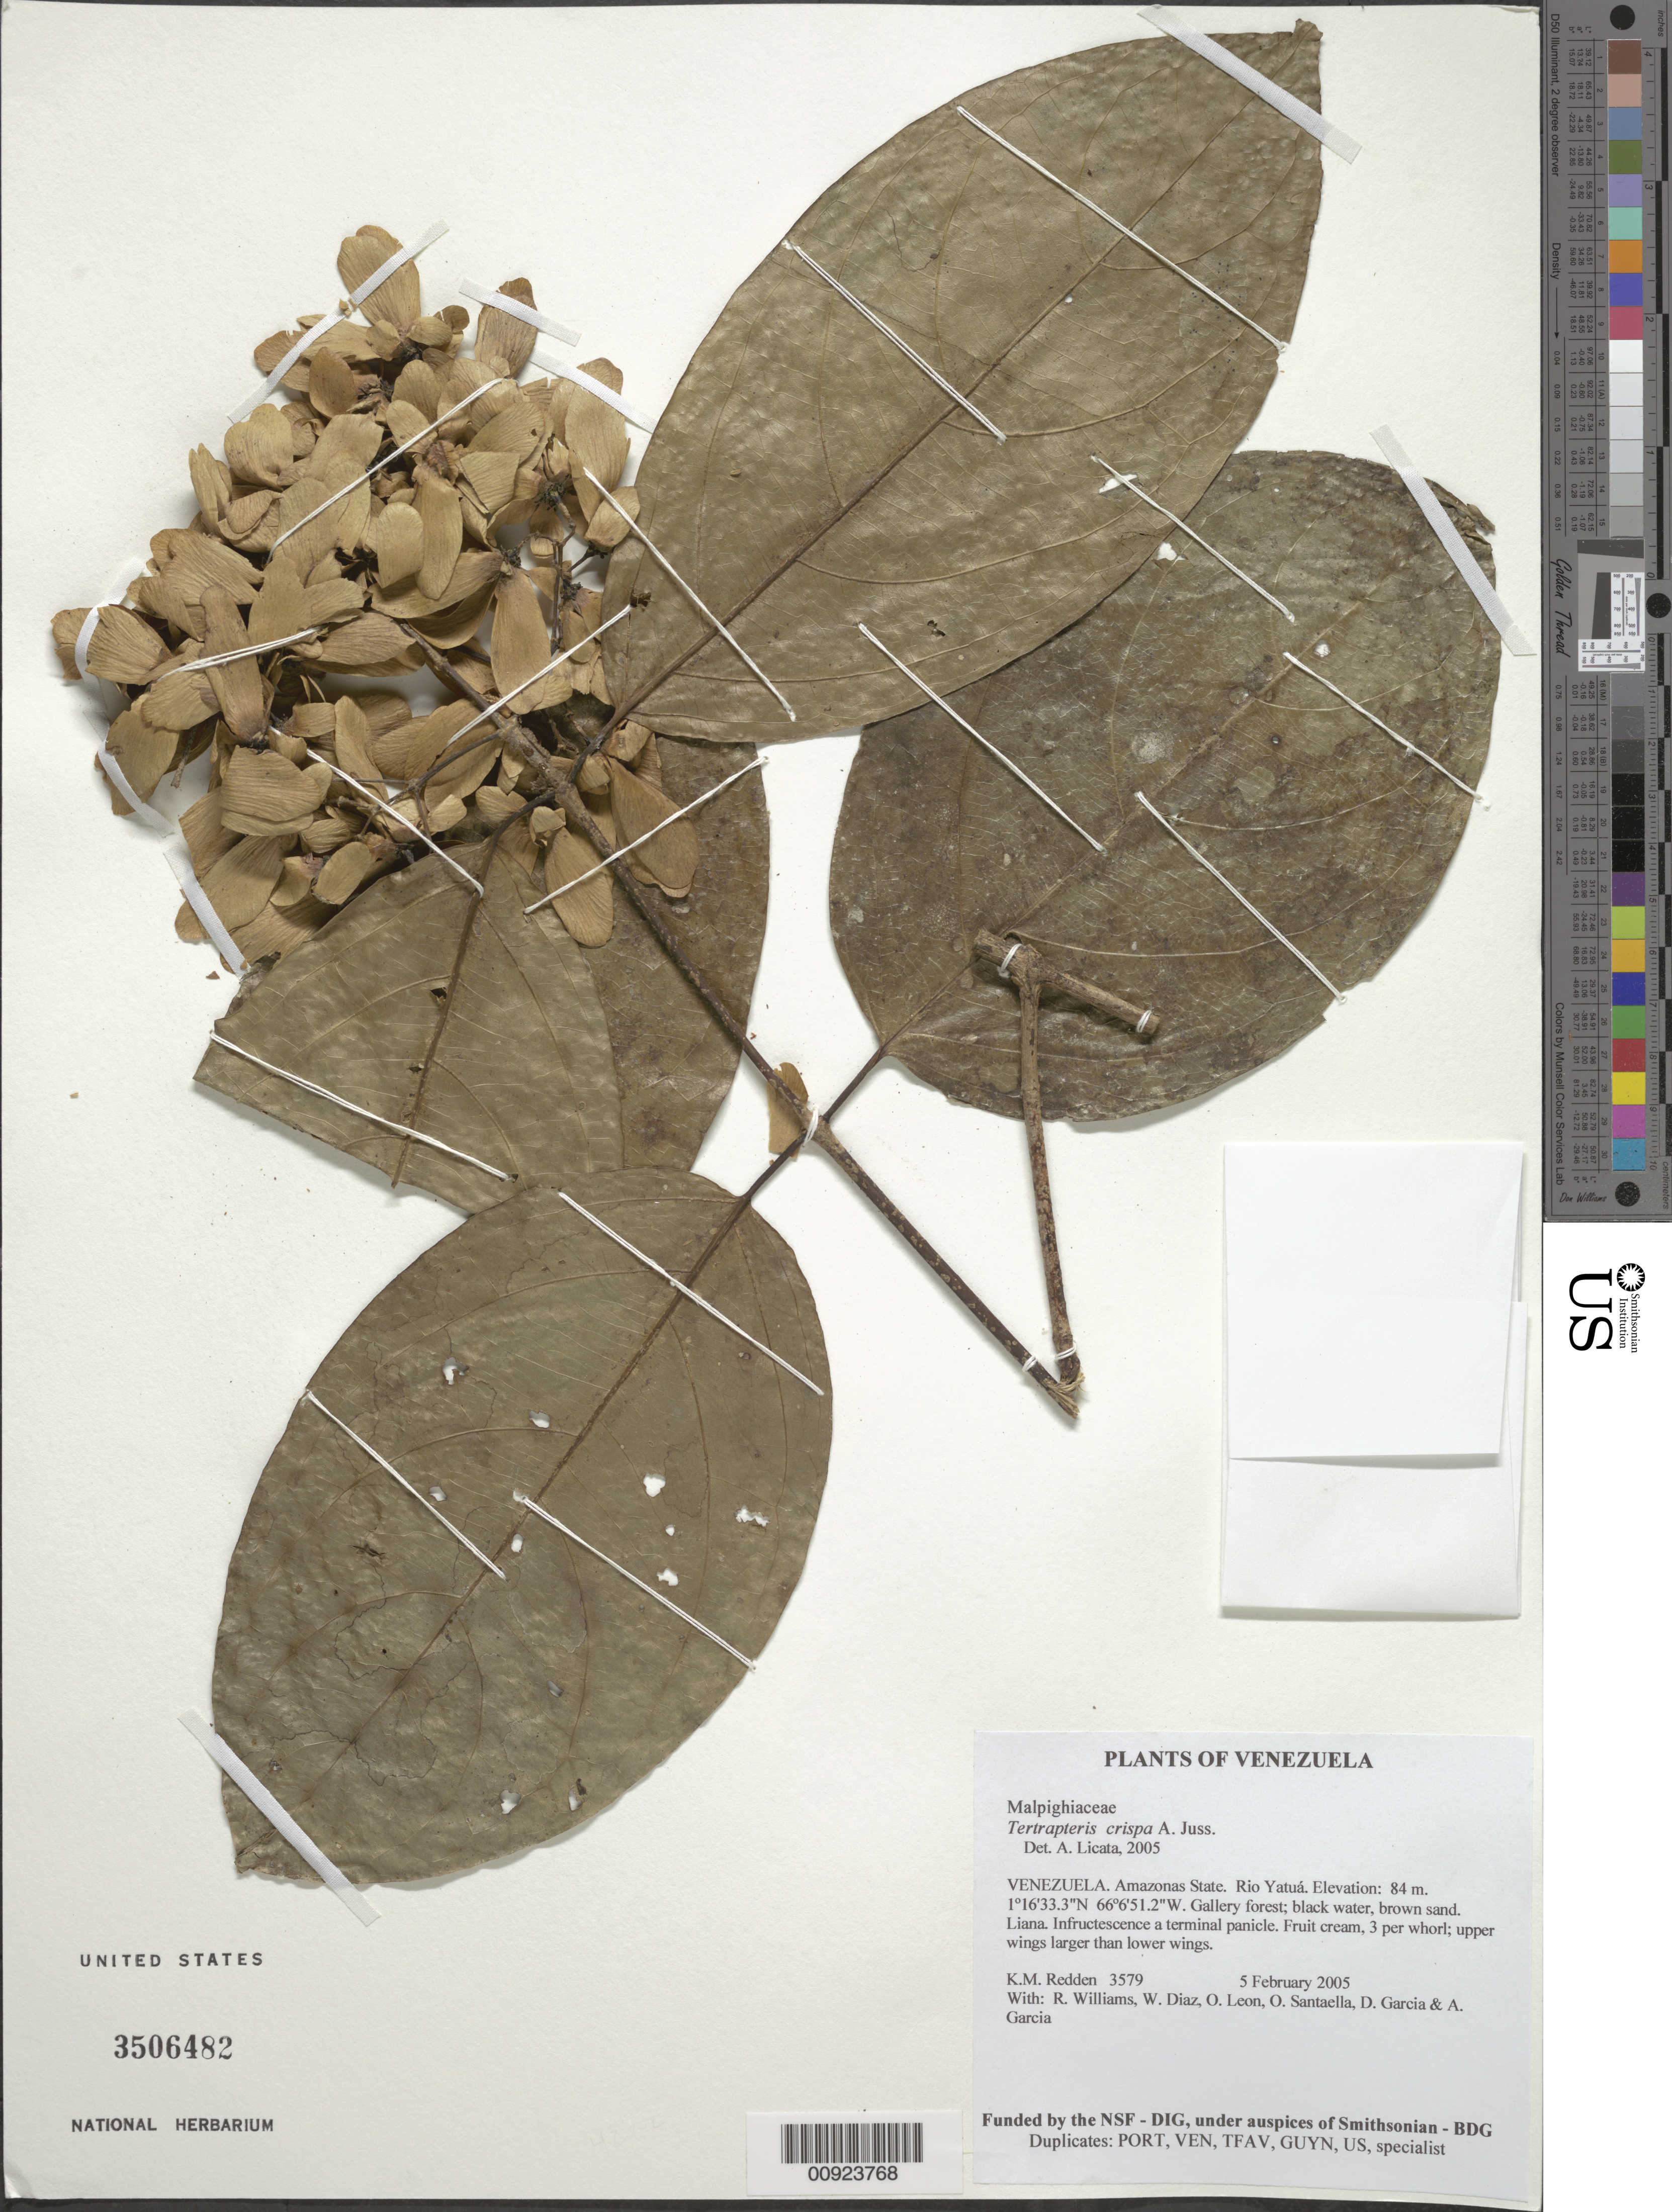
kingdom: Plantae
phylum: Tracheophyta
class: Magnoliopsida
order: Malpighiales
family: Malpighiaceae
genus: Tetrapterys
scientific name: Tetrapterys crispa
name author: A. Juss.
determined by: Licata, A., (PORT), Univ. Nac. Exp. de los Llanos Ezequiel Zamora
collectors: K. M. Redden, R. Williams, W. Díaz P., O. León, O. Santaella, D. Garcia & A. Garcia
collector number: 3579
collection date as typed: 5 February 2005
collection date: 2005-02-05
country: Venezuela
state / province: Amazonas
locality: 18 - Rio Yatuá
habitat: Gallery forest; black water, brown sand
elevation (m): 84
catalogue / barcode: US 3506482